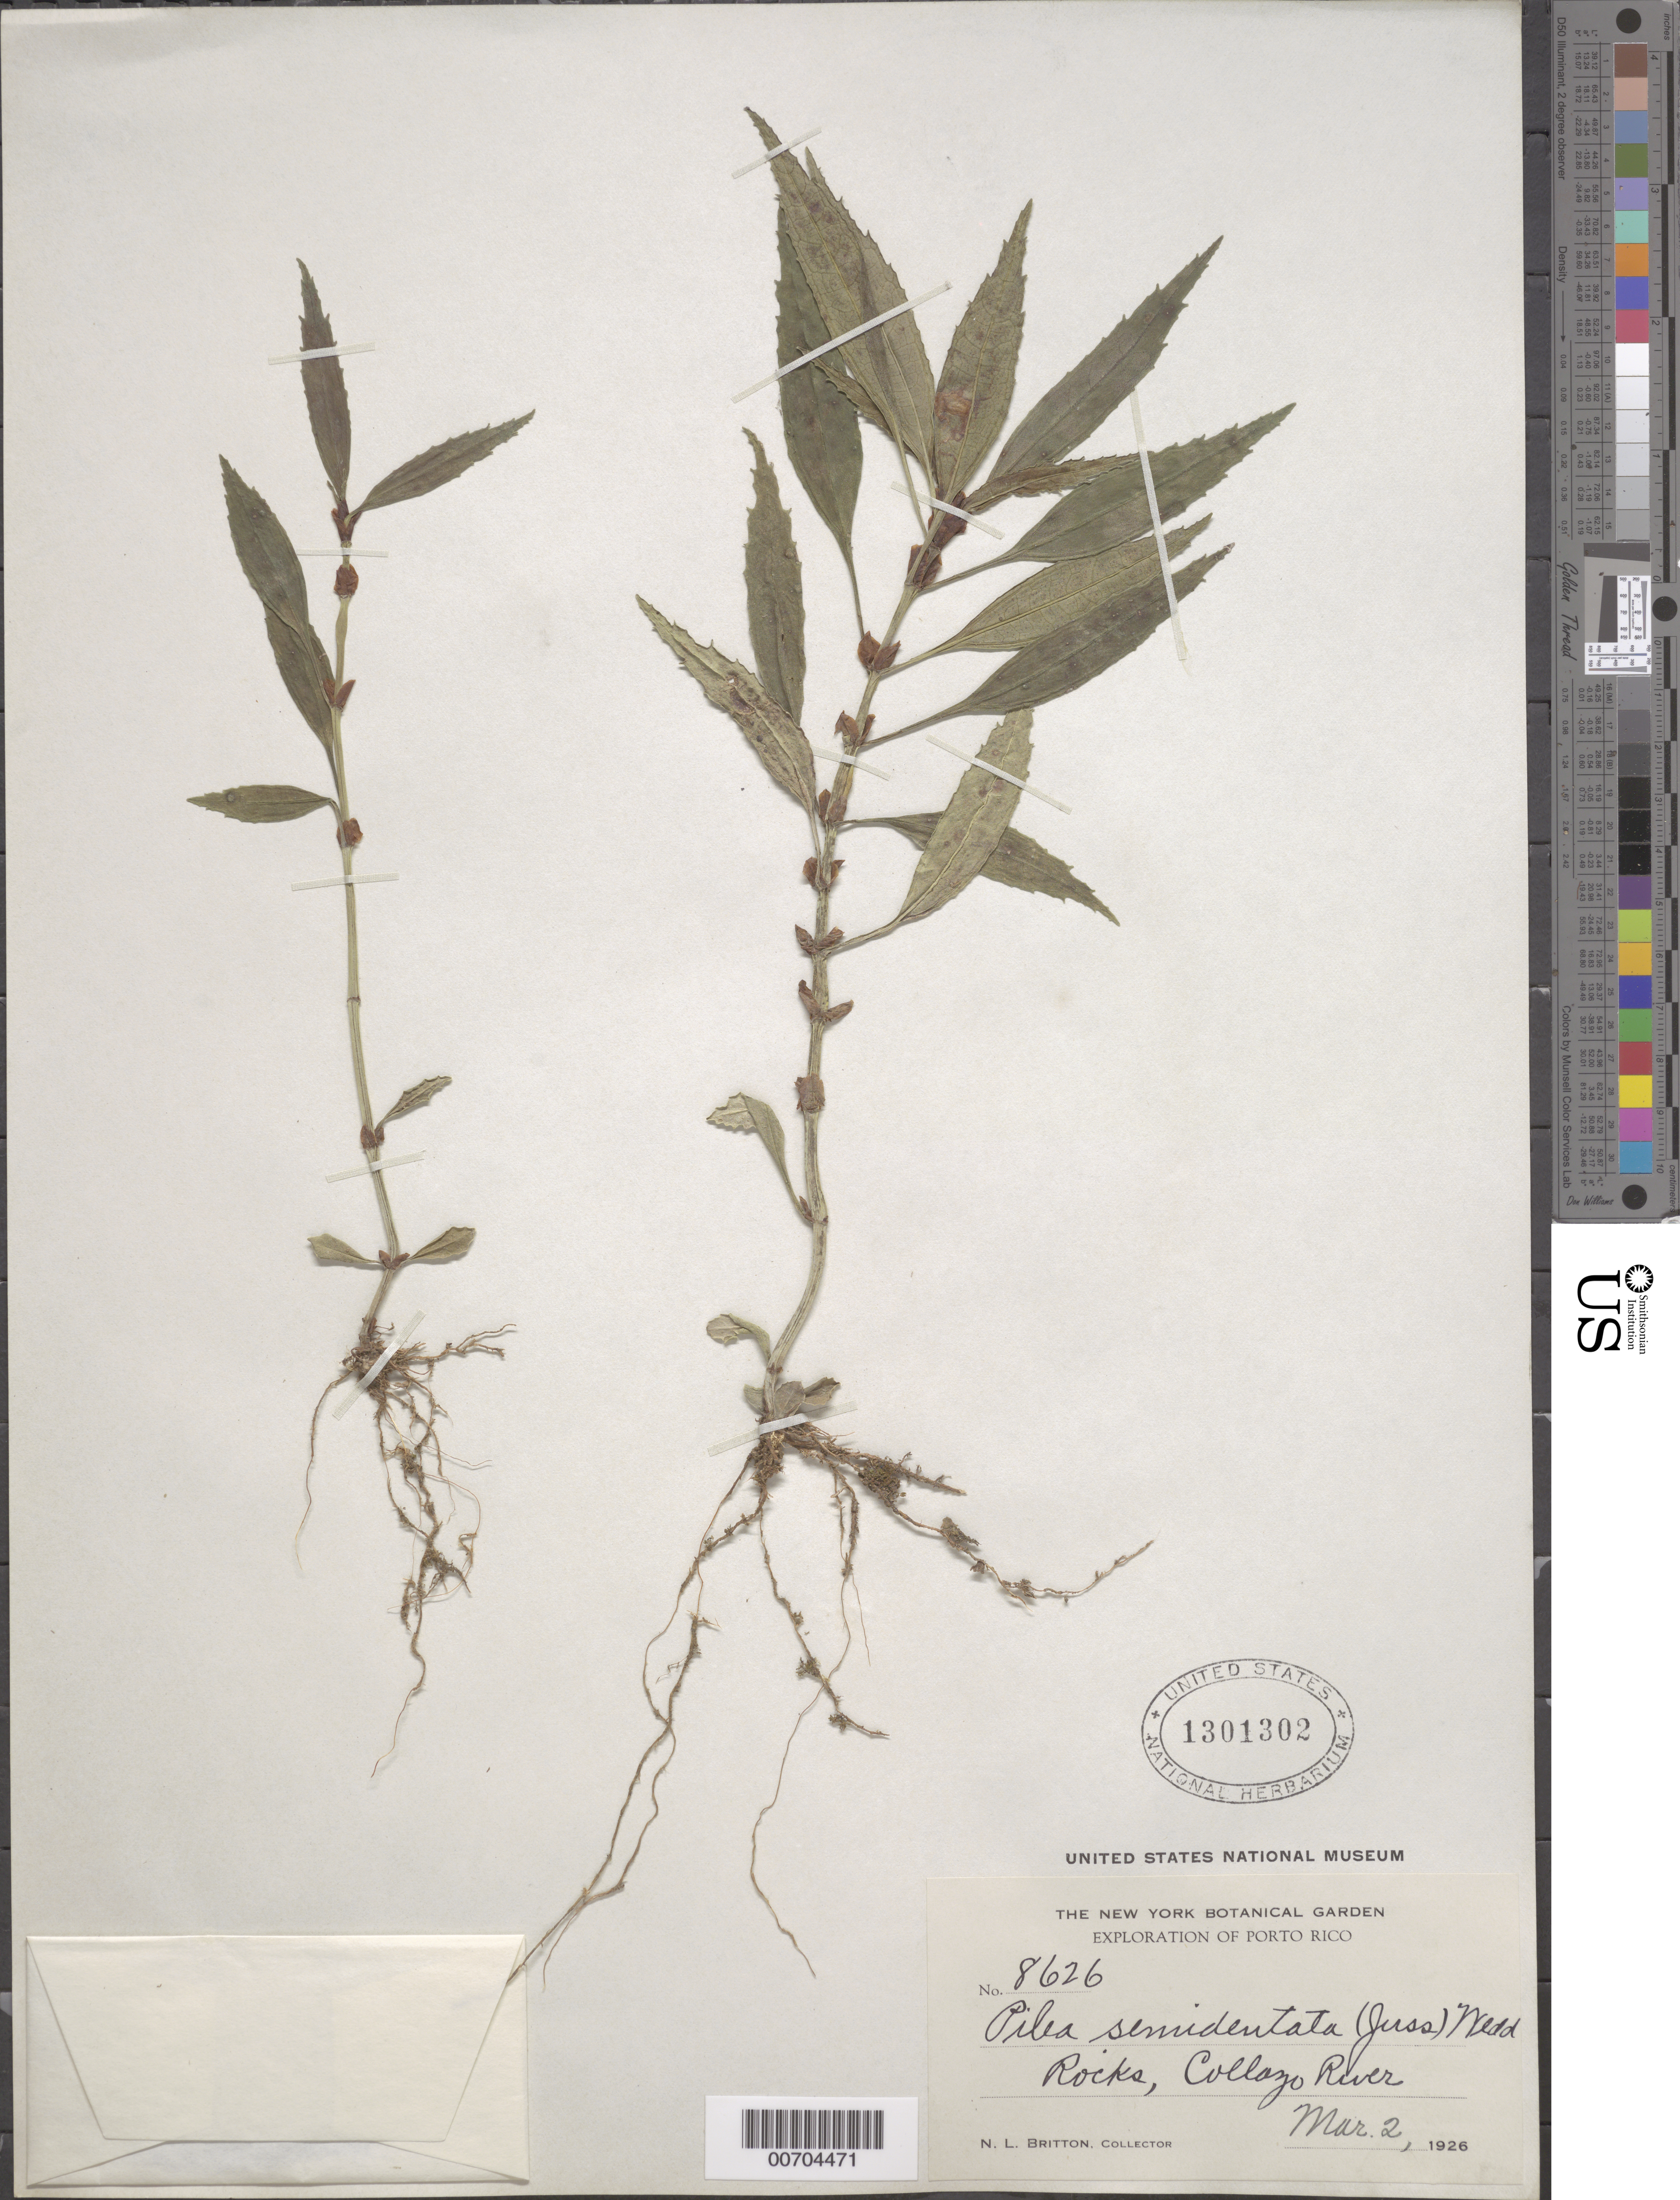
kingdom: Plantae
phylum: Tracheophyta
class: Magnoliopsida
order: Rosales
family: Urticaceae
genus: Pilea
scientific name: Pilea semidentata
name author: (Juss. ex Poir.) Wedd.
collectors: N. Britton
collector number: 8626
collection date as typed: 02 Mar 1926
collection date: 1926-03-02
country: Puerto Rico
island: Greater Antilles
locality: Collazo River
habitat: Rocks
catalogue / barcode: US 1301302